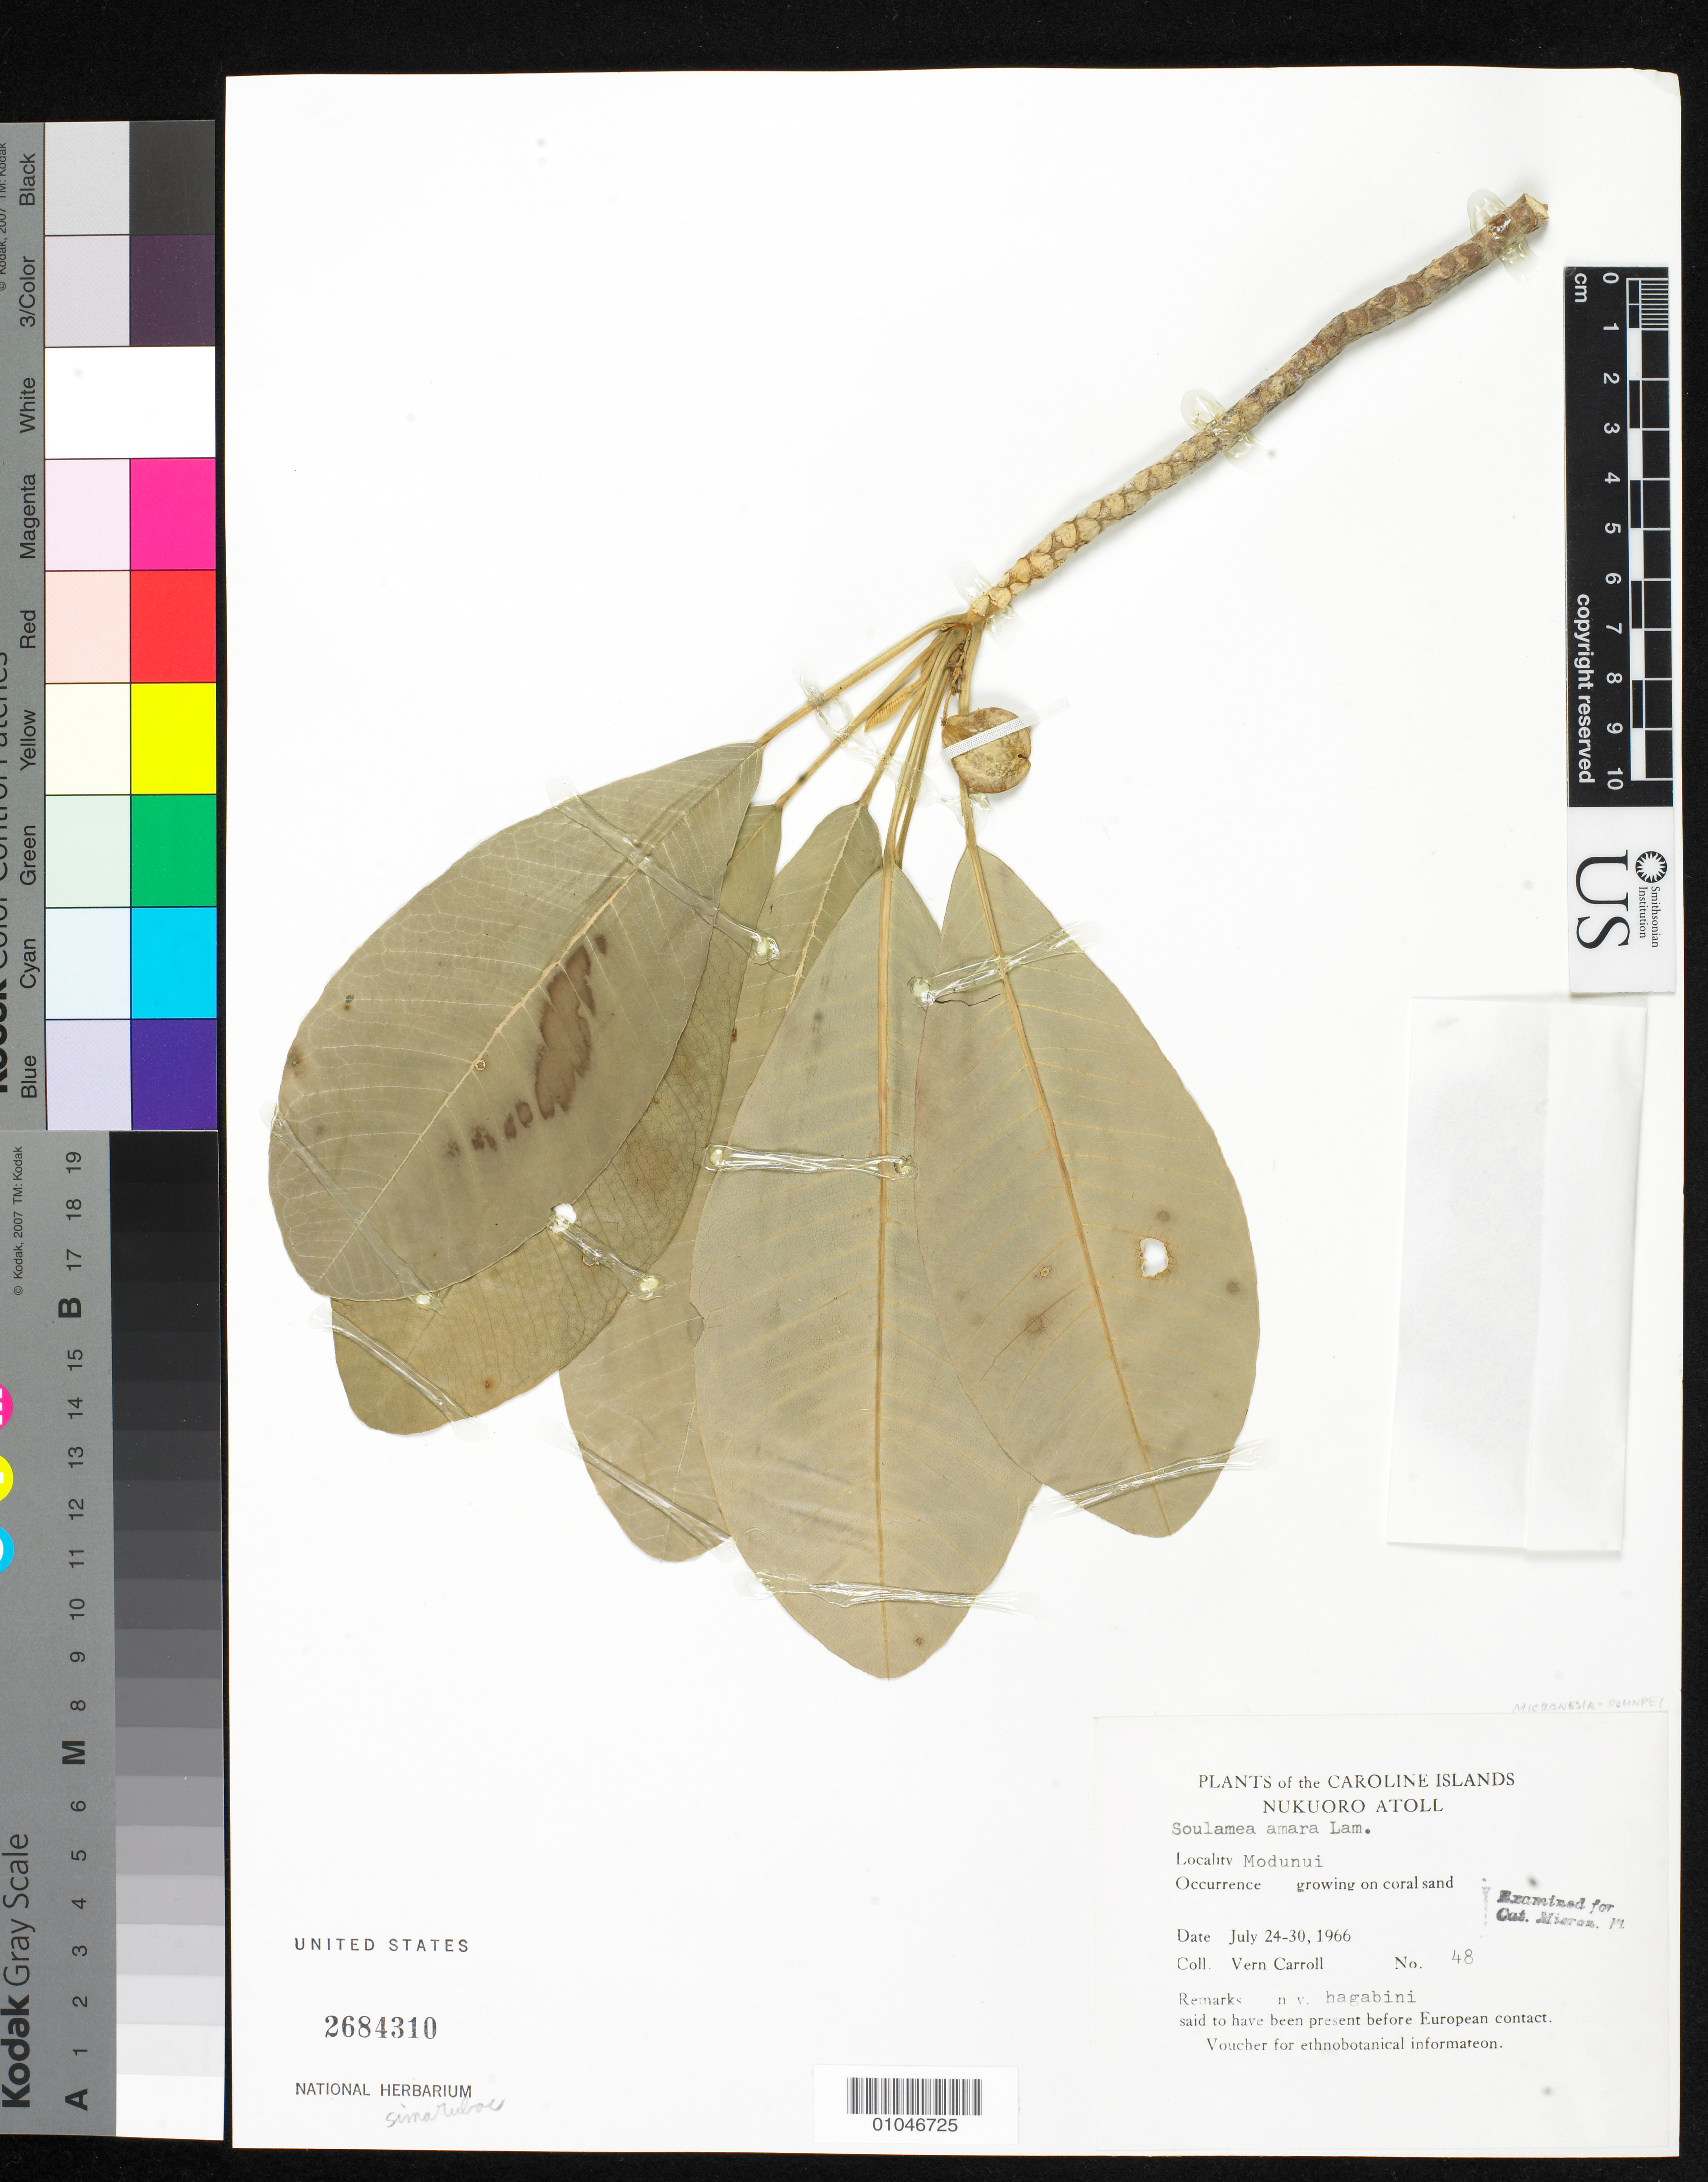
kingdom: Plantae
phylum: Tracheophyta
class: Magnoliopsida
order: Sapindales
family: Simaroubaceae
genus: Soulamea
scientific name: Soulamea amara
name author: Lam.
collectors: V. Carroll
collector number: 48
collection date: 1966-07-24/1966-07-30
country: Micronesia, Federated States of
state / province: Pohnpei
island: Nukuoro Atoll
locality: Ngaligi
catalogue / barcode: US 2684310